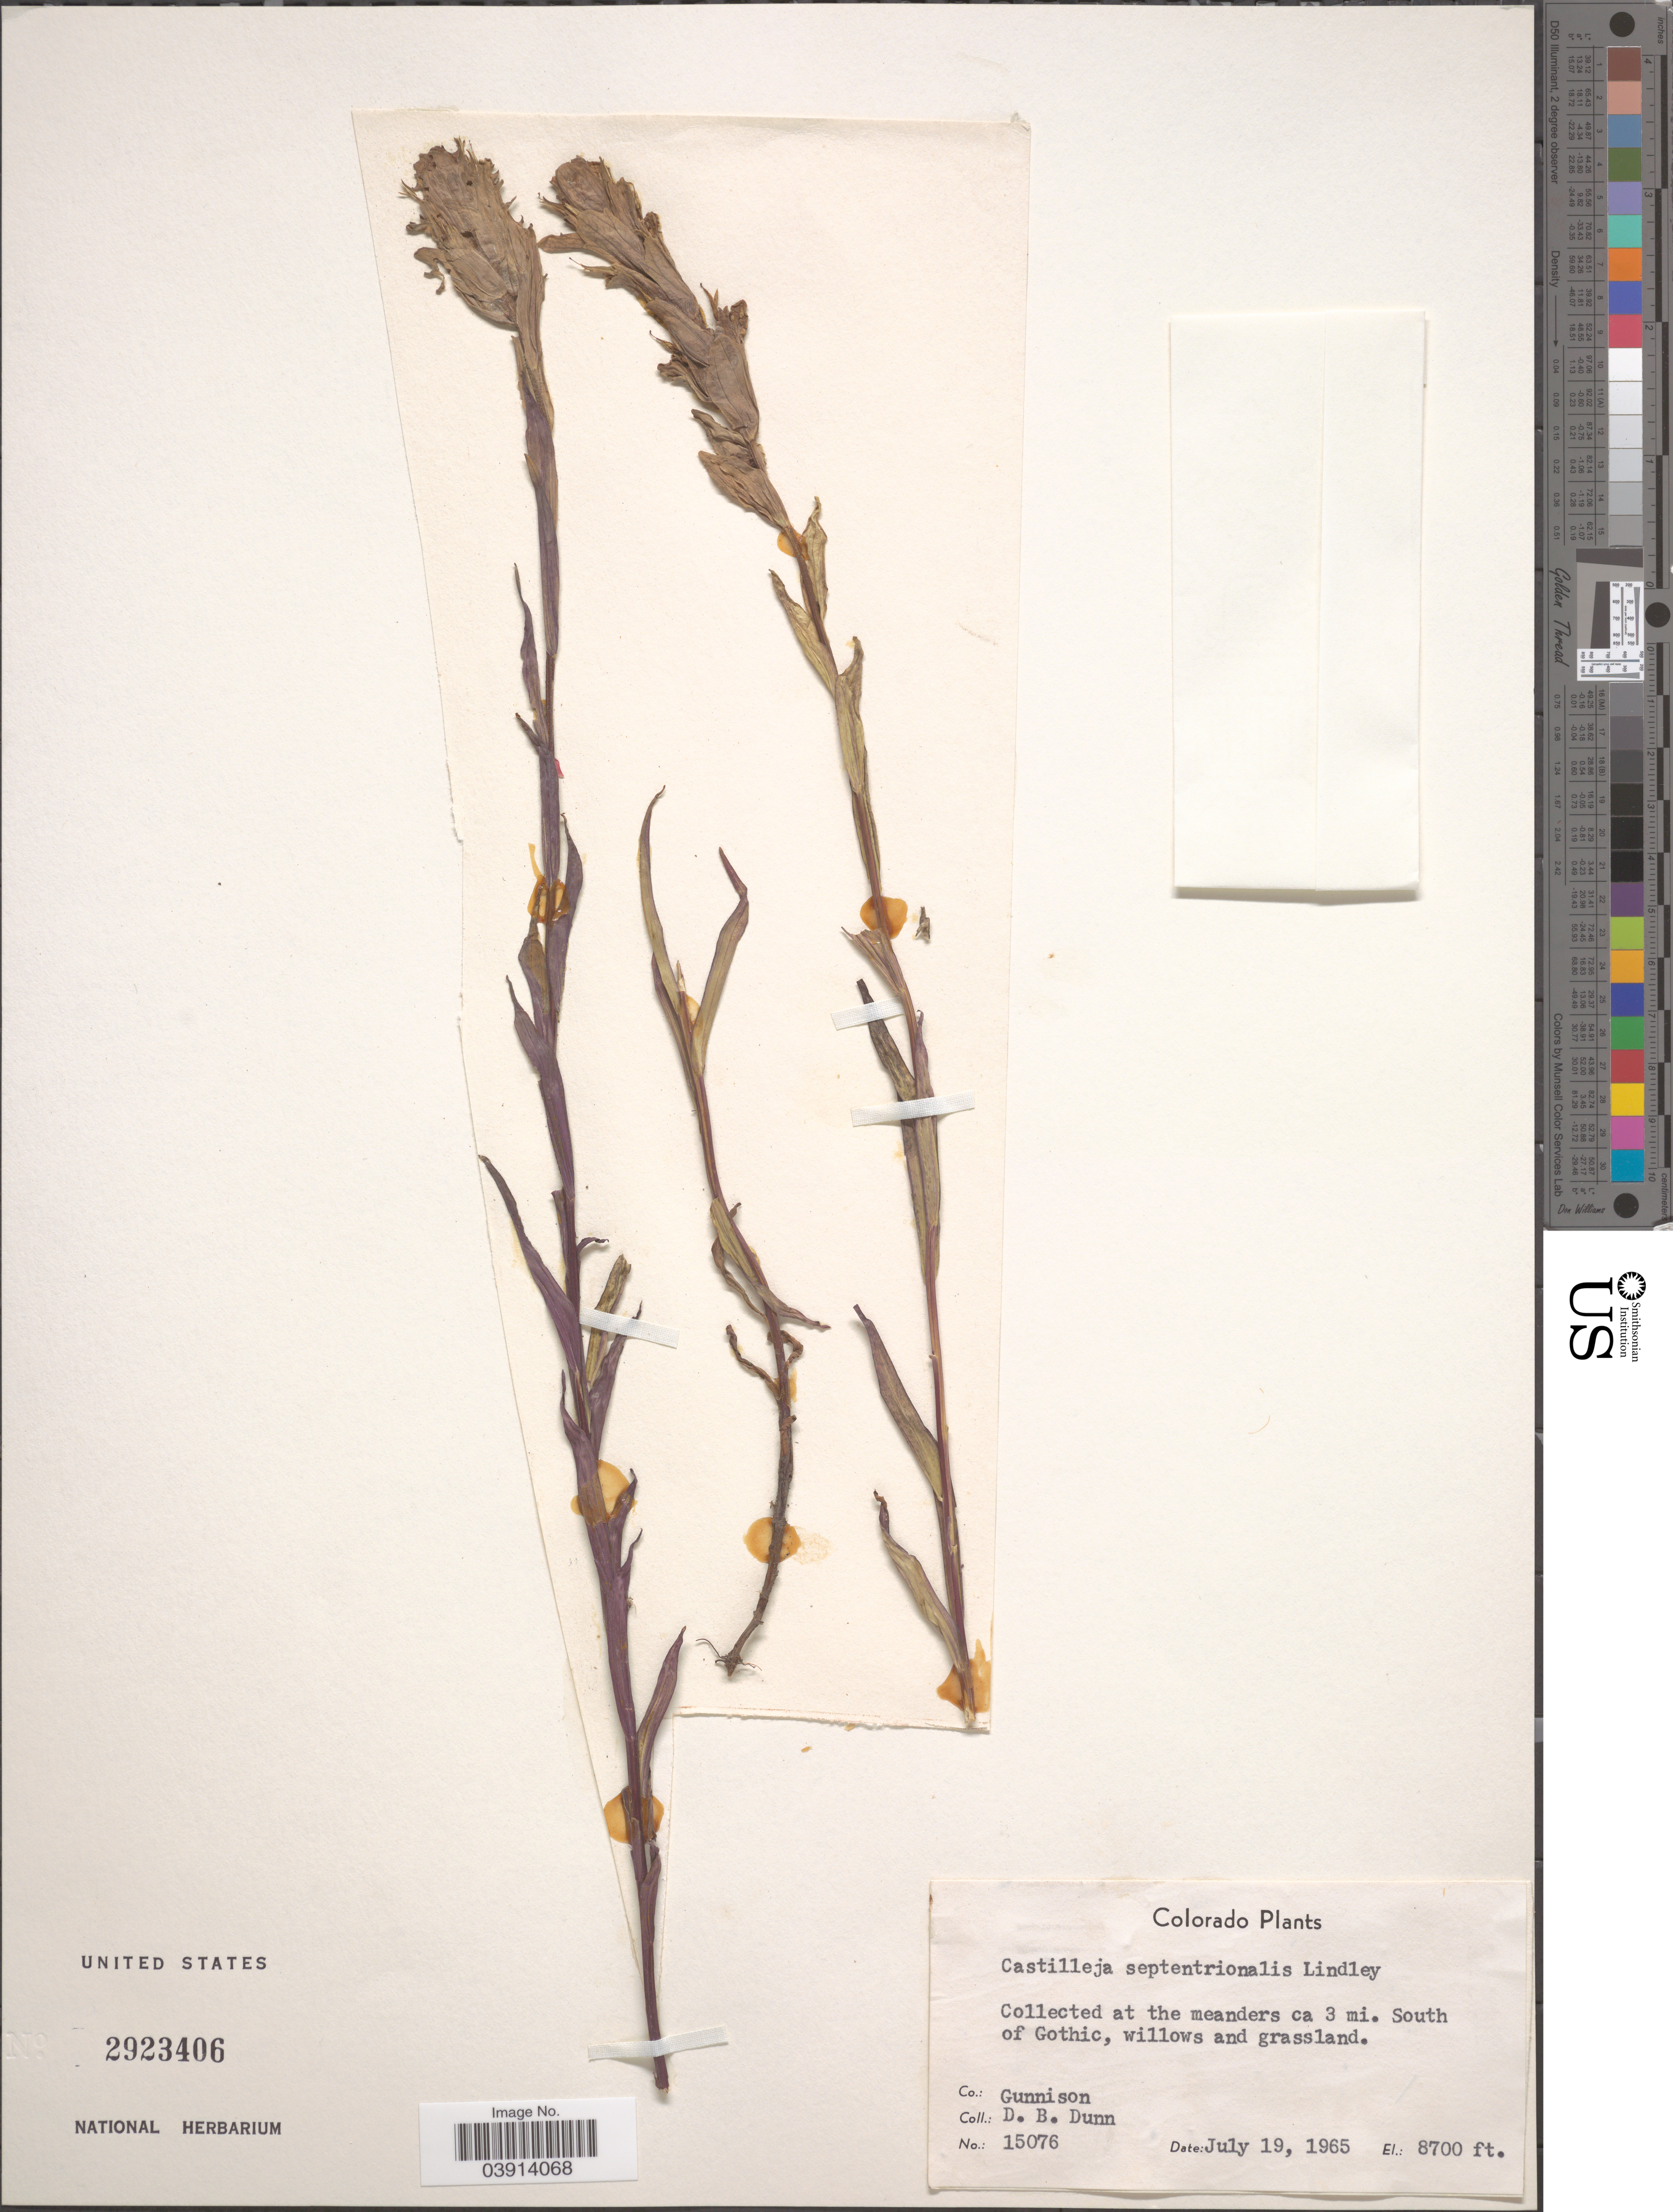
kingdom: Plantae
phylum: Tracheophyta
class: Magnoliopsida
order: Lamiales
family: Orobanchaceae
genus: Castilleja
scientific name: Castilleja septentrionalis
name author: Lindl.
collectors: D. B. Dunn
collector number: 15076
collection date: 1965-07-19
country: United States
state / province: Colorado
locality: At the meanders ca 3 mi. South of Gothic. Co.: Gunnison.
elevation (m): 2652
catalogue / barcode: US 2923406